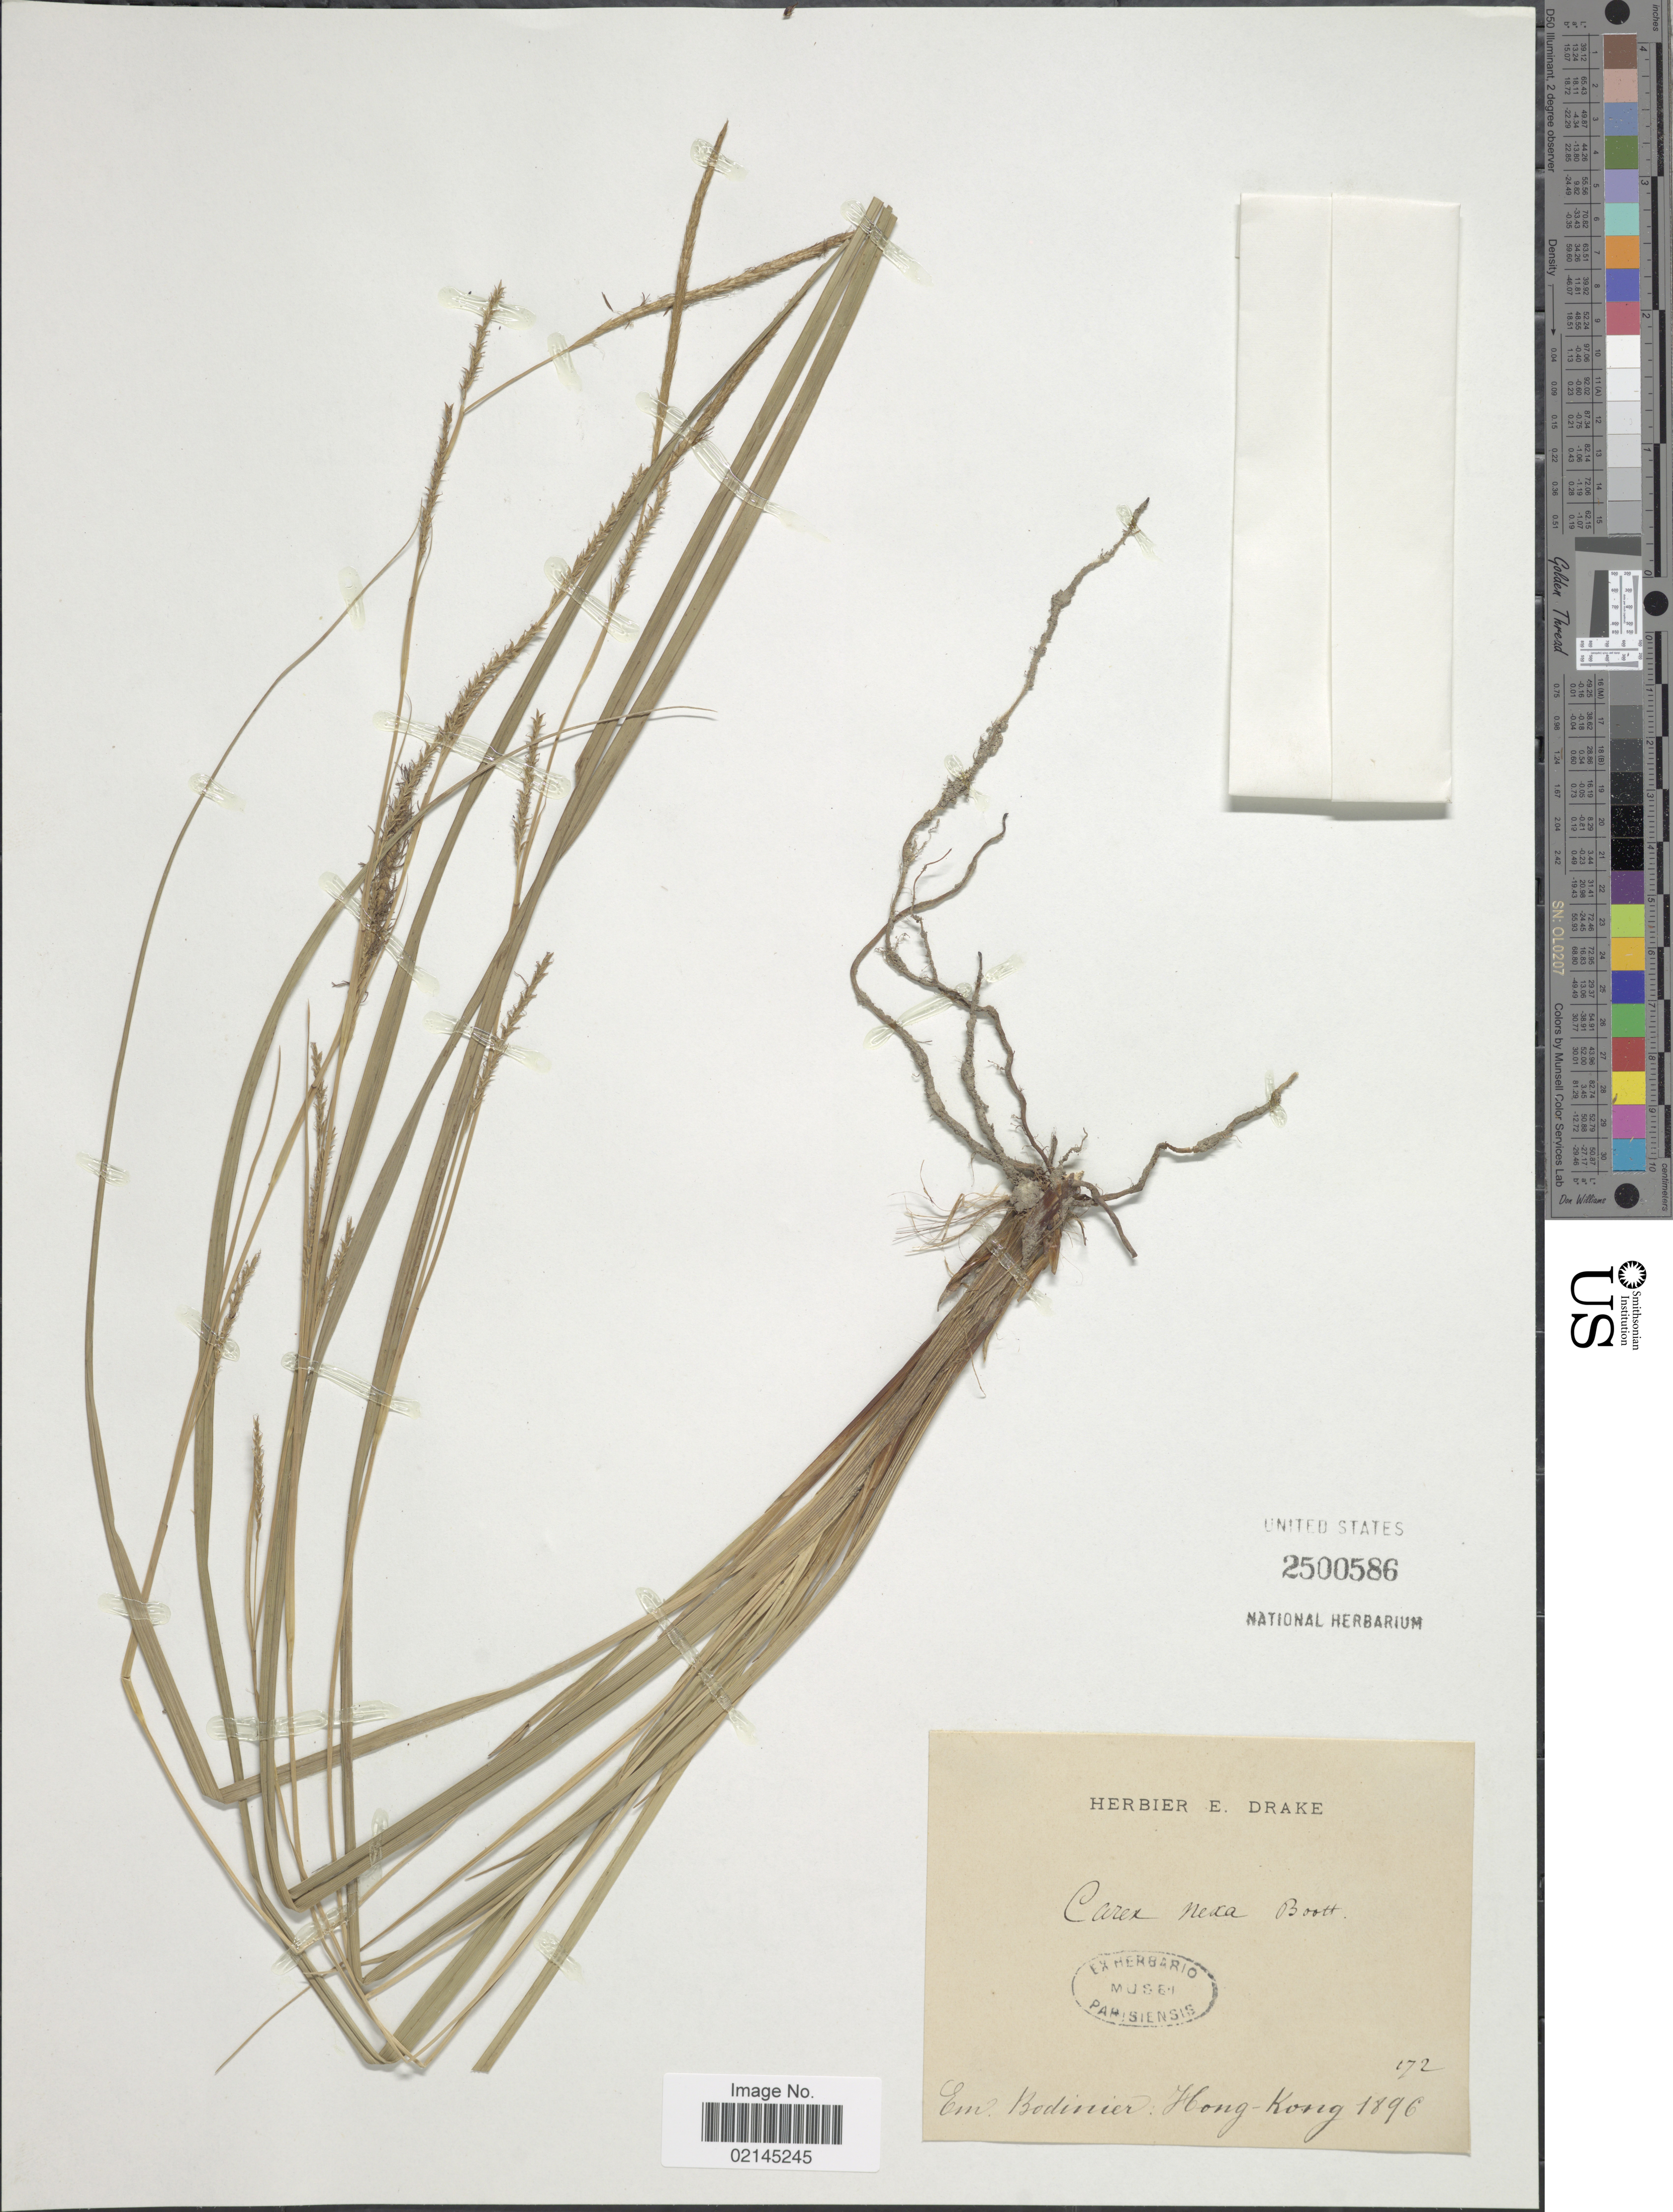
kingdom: Plantae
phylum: Tracheophyta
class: Liliopsida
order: Poales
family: Cyperaceae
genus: Carex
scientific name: Carex ligata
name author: Boott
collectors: E. Bodinier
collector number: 172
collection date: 1896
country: China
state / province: Hong Kong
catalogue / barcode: US 2500586